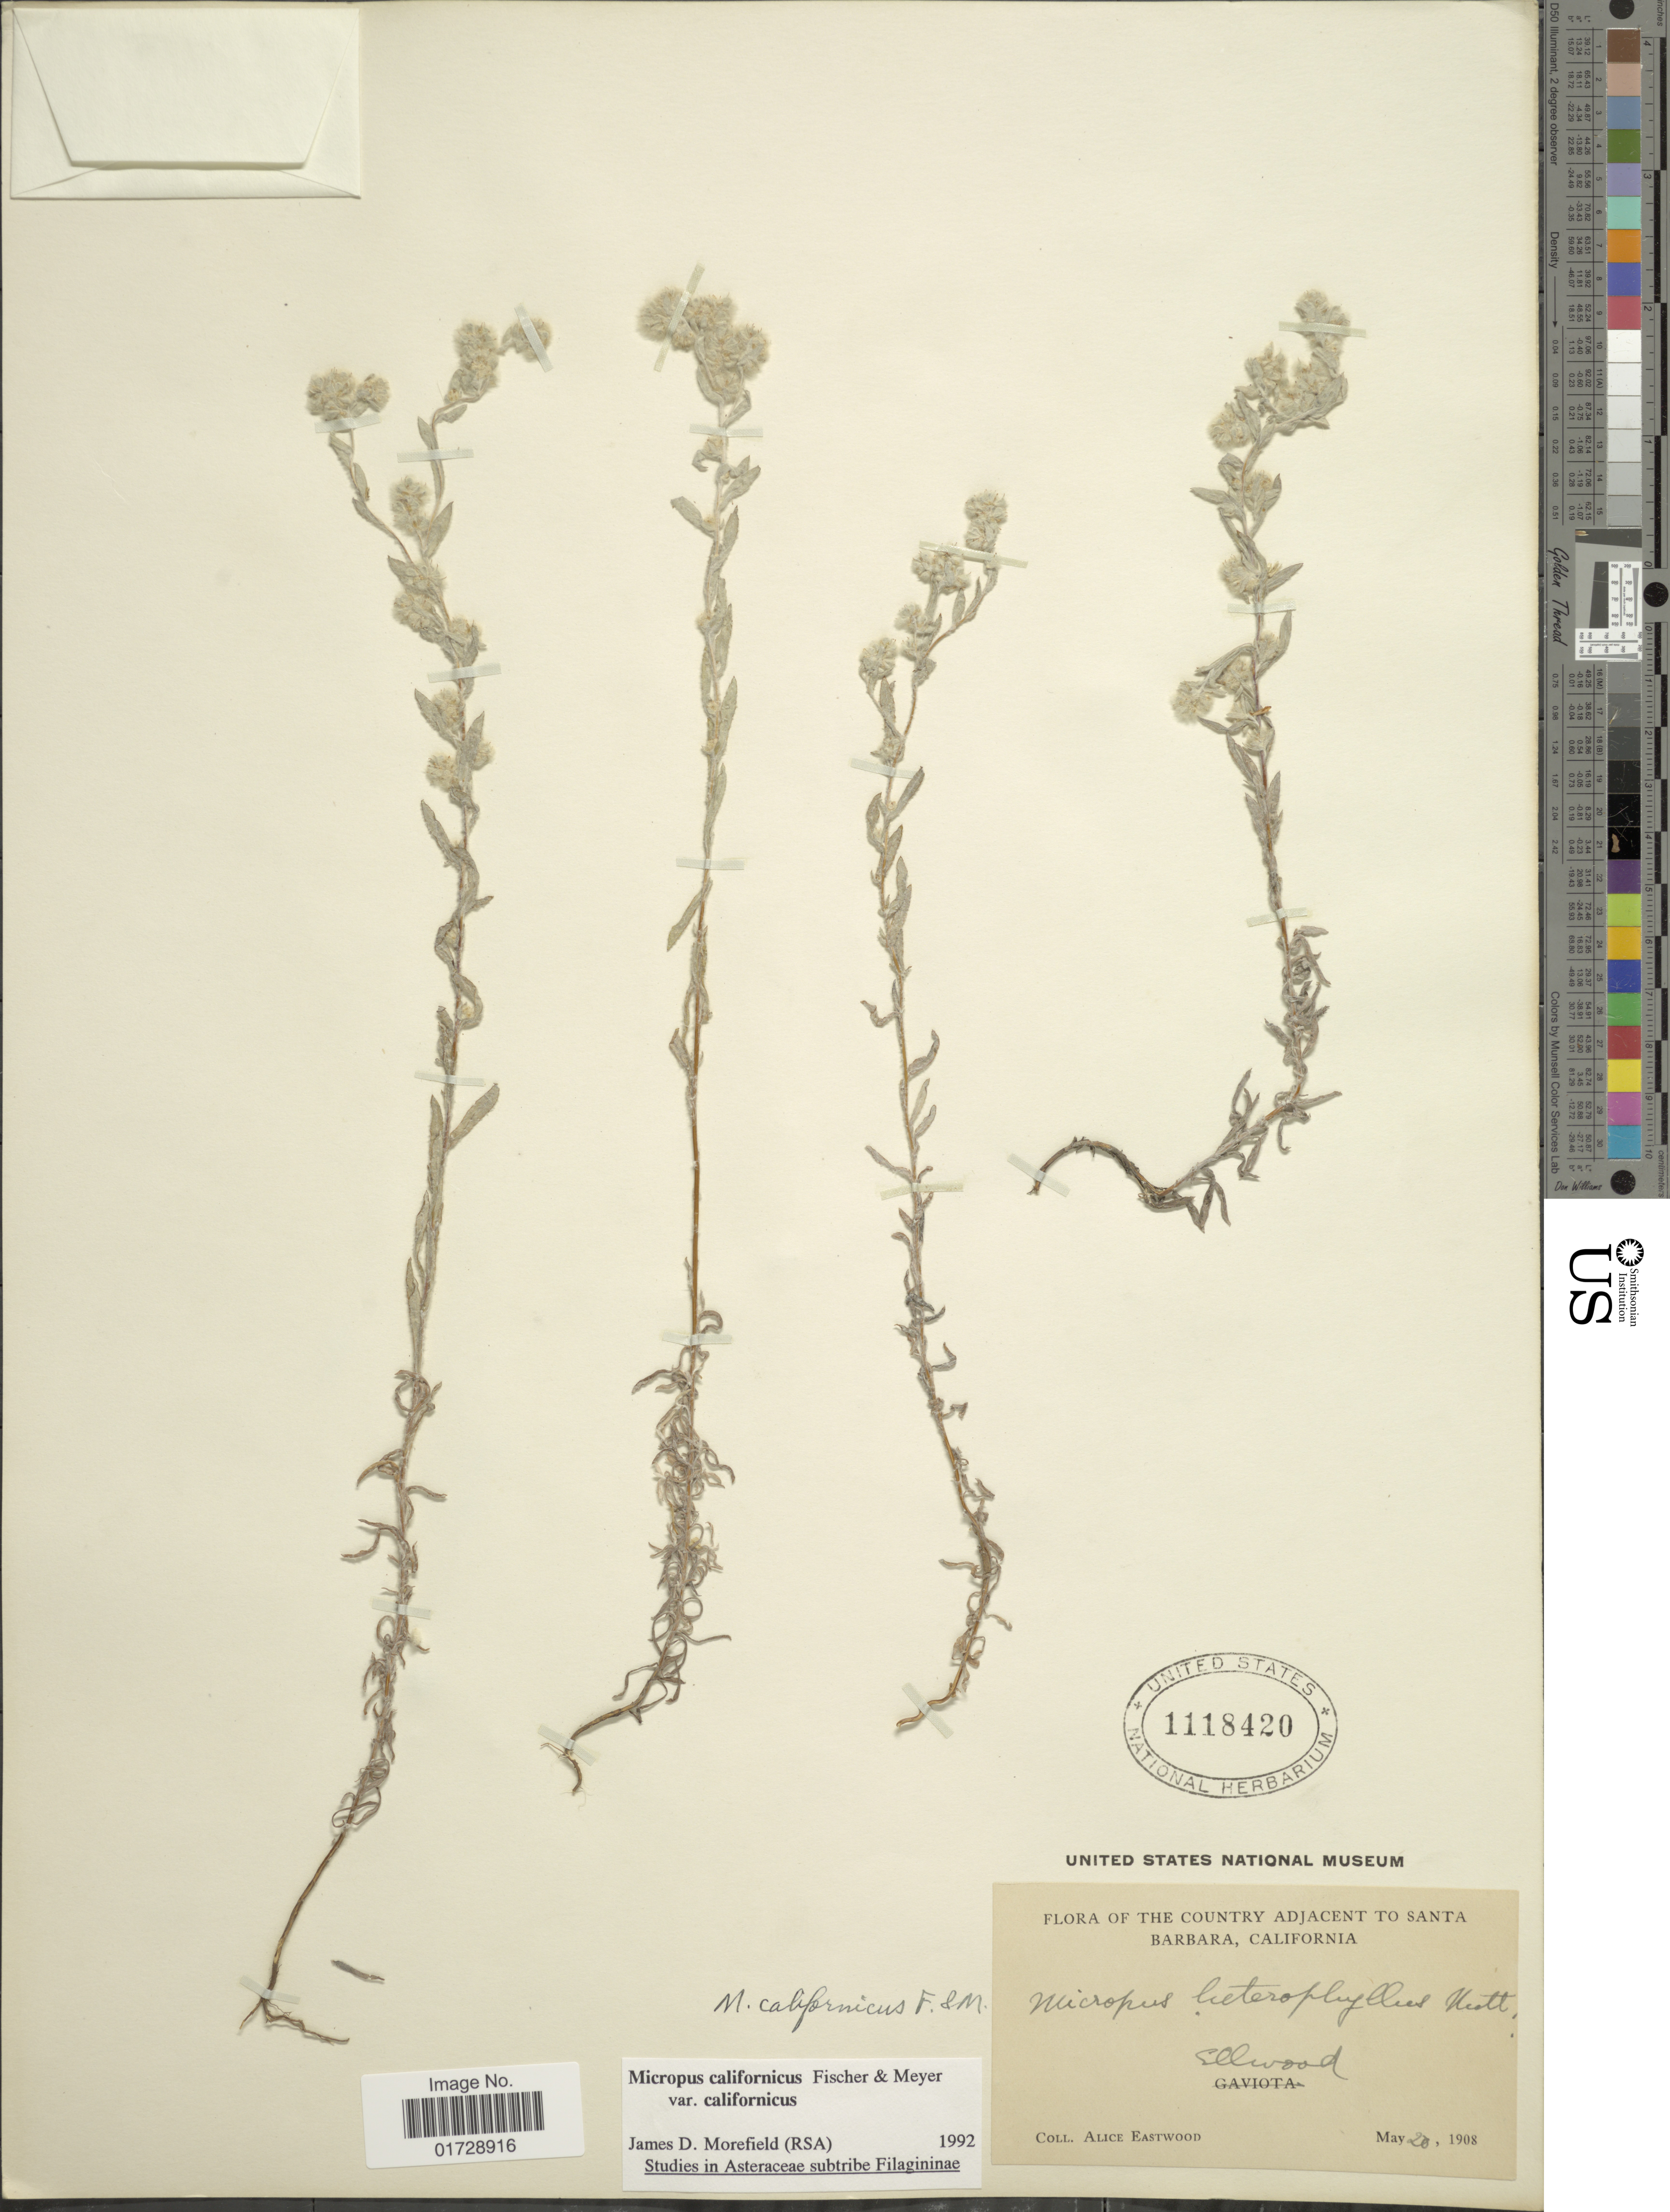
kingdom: Plantae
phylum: Tracheophyta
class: Magnoliopsida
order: Asterales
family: Asteraceae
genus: Micropus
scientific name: Micropus californicus var. californicus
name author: Fisch. & C.A. Mey.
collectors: A. Eastwood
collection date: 1908-05-20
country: United States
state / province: California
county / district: Santa Barbara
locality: Country Adjacent to Santa Barbara, Ellwood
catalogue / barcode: US 1118420